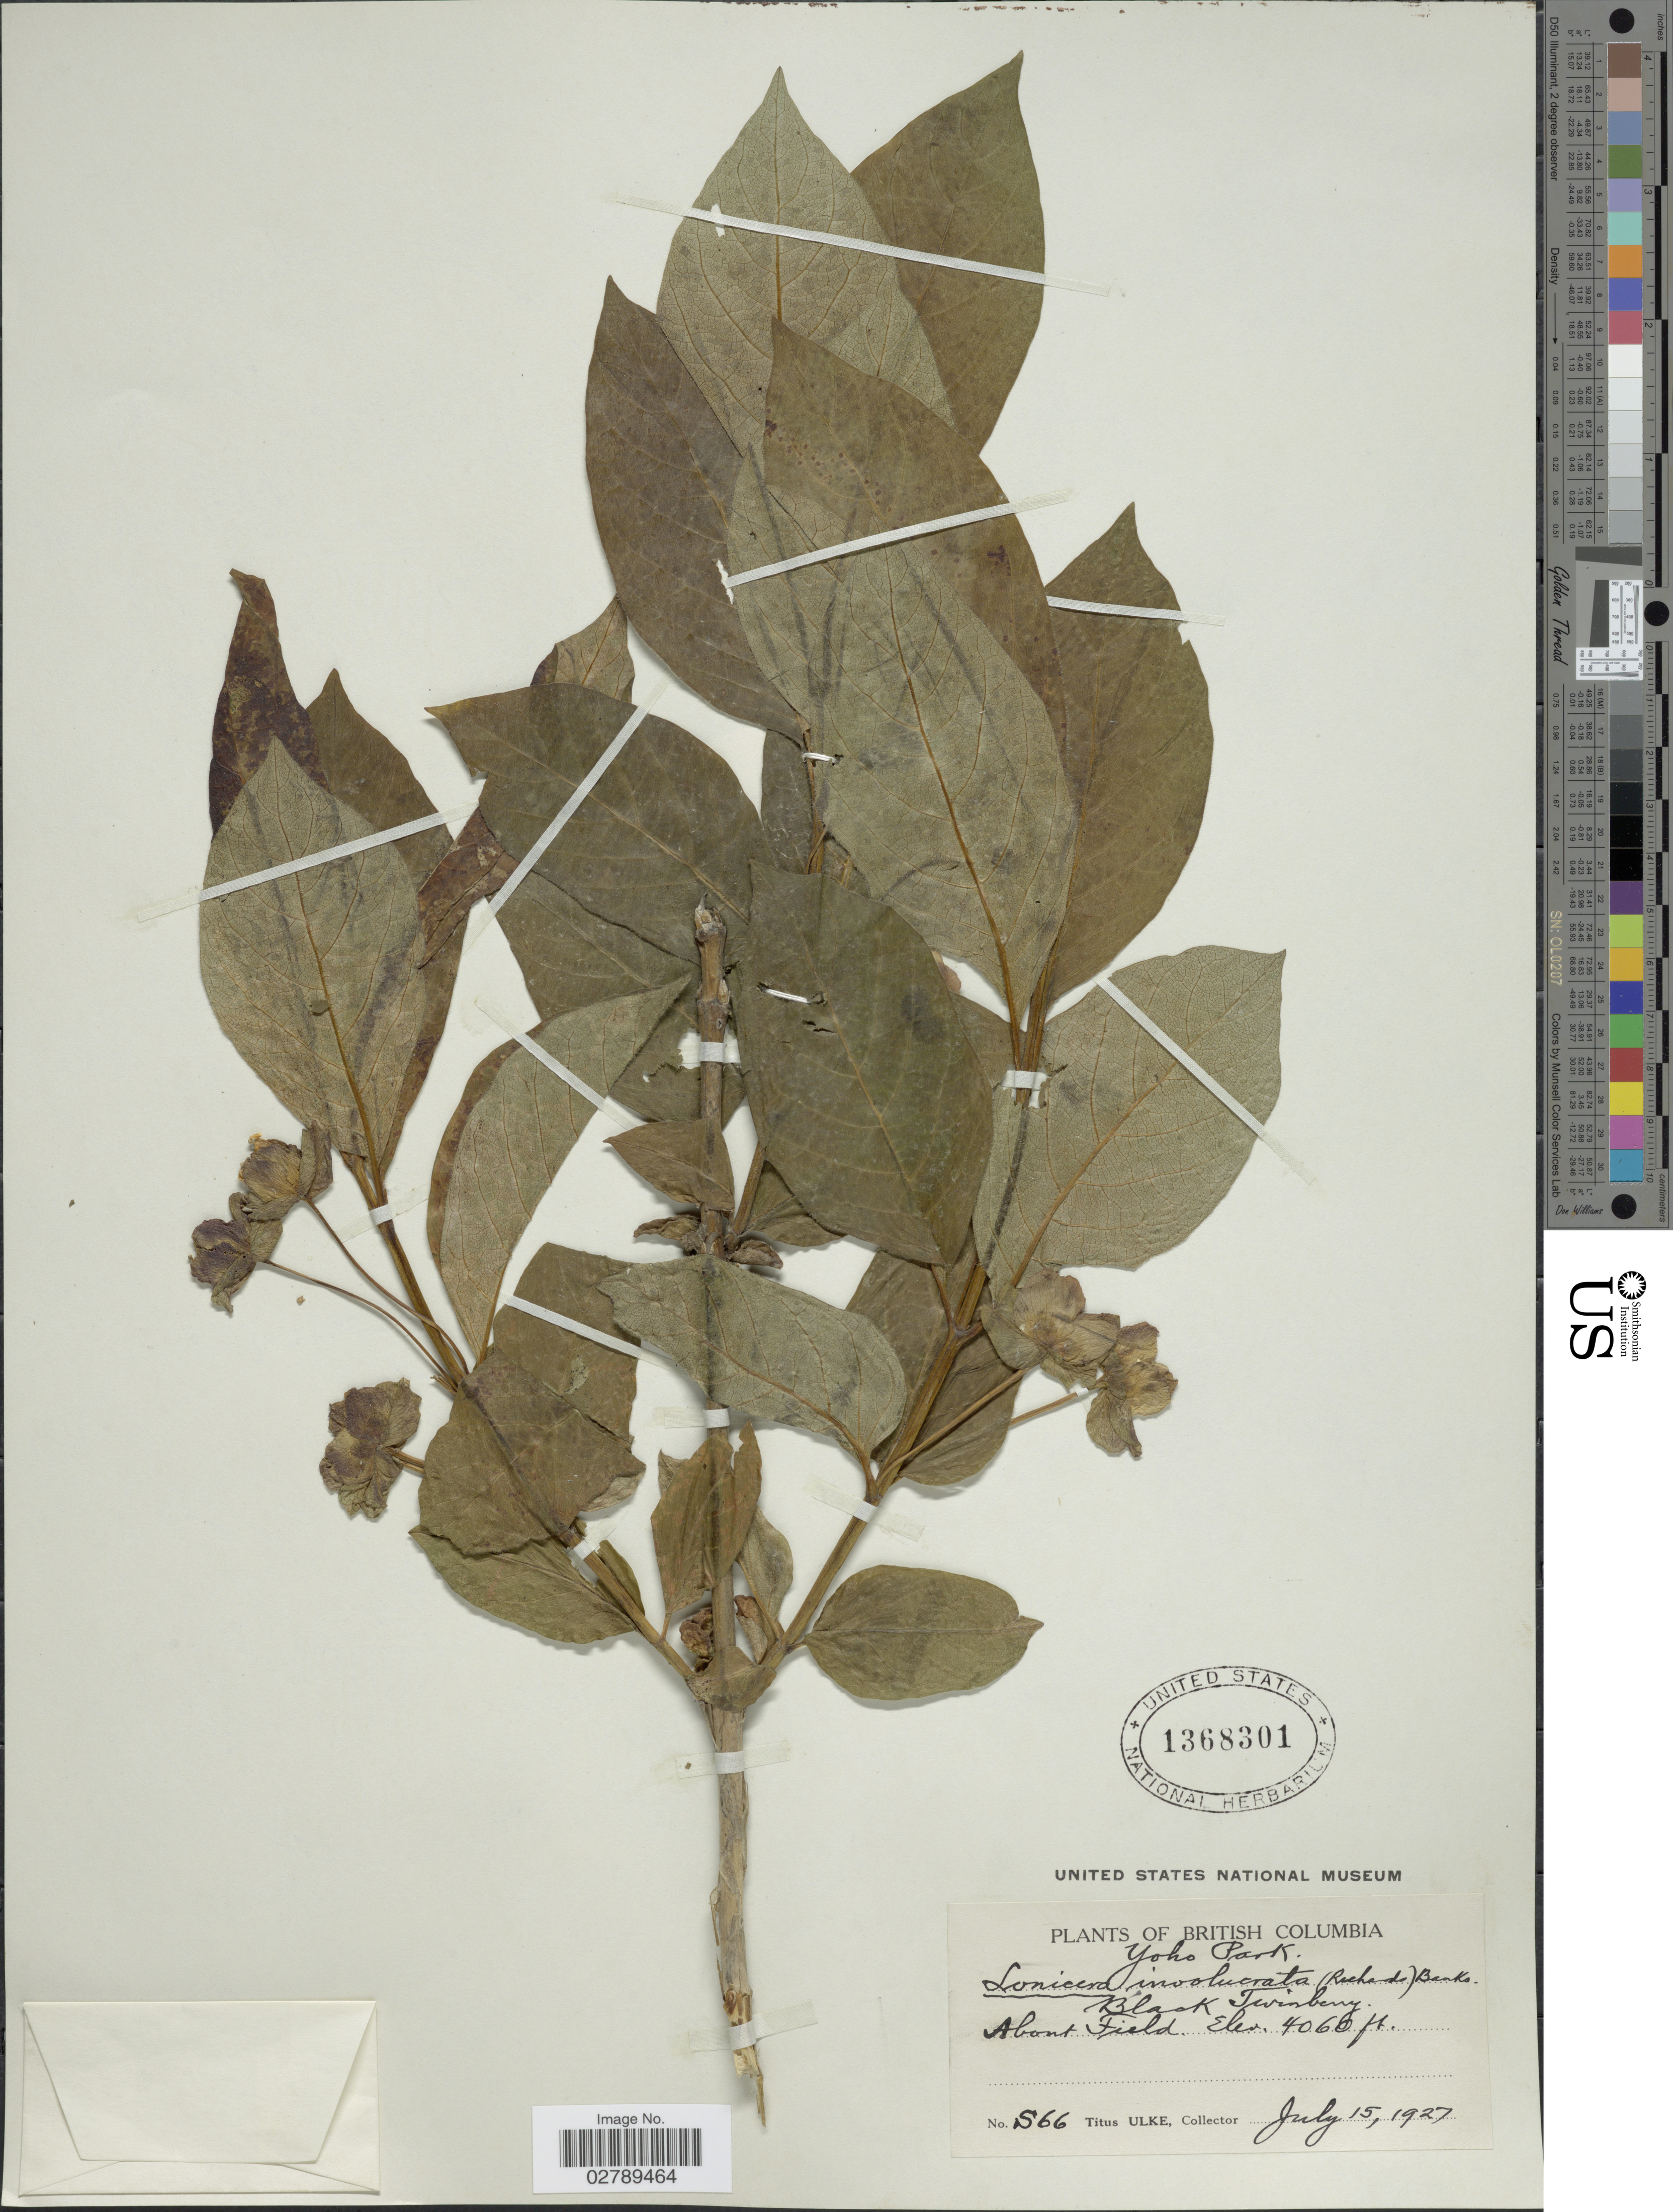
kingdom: Plantae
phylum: Tracheophyta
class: Magnoliopsida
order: Dipsacales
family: Caprifoliaceae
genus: Lonicera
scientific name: Lonicera involucrata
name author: (Richardson) Banks ex Spreng.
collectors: T. Ulke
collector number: S66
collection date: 1927-07-15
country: Canada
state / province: British Columbia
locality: Yoko Park. Black Twinberry. About Field.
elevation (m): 1237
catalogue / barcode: US 1368301